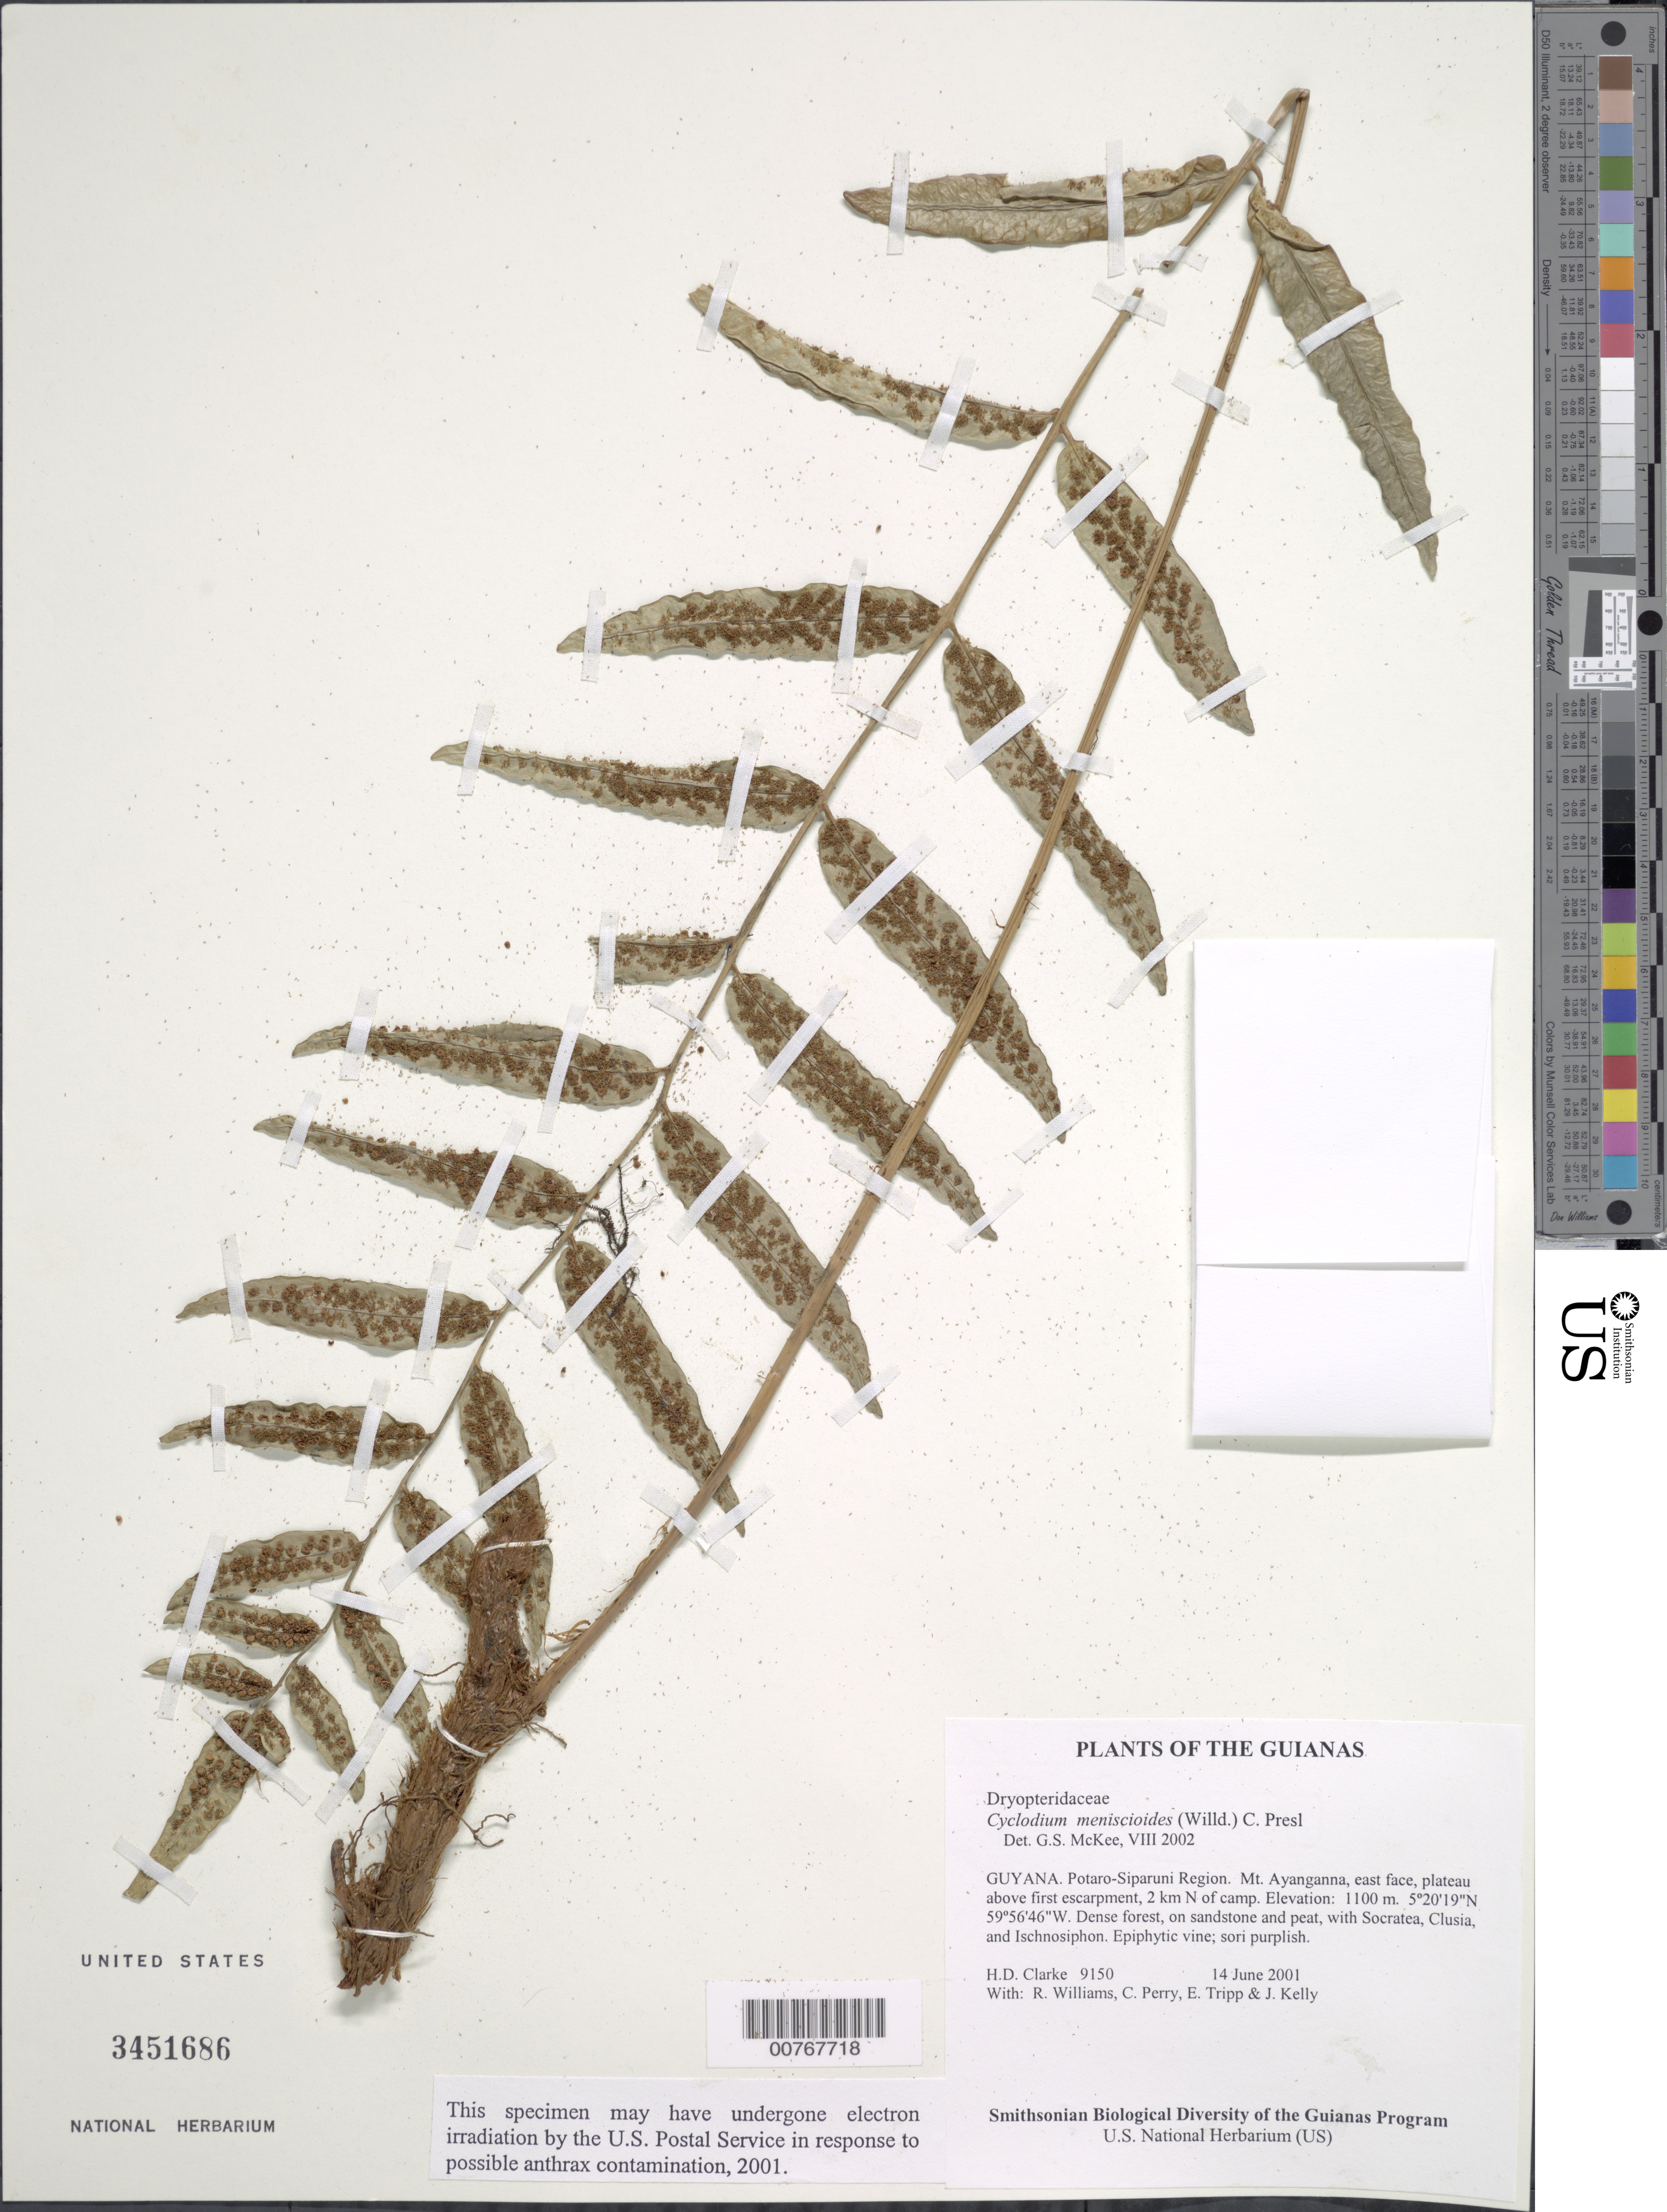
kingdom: Plantae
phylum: Tracheophyta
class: Polypodiopsida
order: Polypodiales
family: Dryopteridaceae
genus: Cyclodium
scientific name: Cyclodium meniscioides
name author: (Willd.) C. Presl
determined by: McKee, G. S., (US), NMNH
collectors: H. D. Clarke, R. Williams, C. Perry, E. Tripp & J. Kelly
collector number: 9150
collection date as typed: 14 June 2001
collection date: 2001-06-14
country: Guyana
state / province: Potaro-Siparuni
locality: Mt. Ayanganna, east face, plateau above first escarpment, 2 km N of camp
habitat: Dense forest, on sandstone and peat, with Socratea, Clusia, and Ischnosiphon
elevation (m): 1100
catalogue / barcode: US 3451686